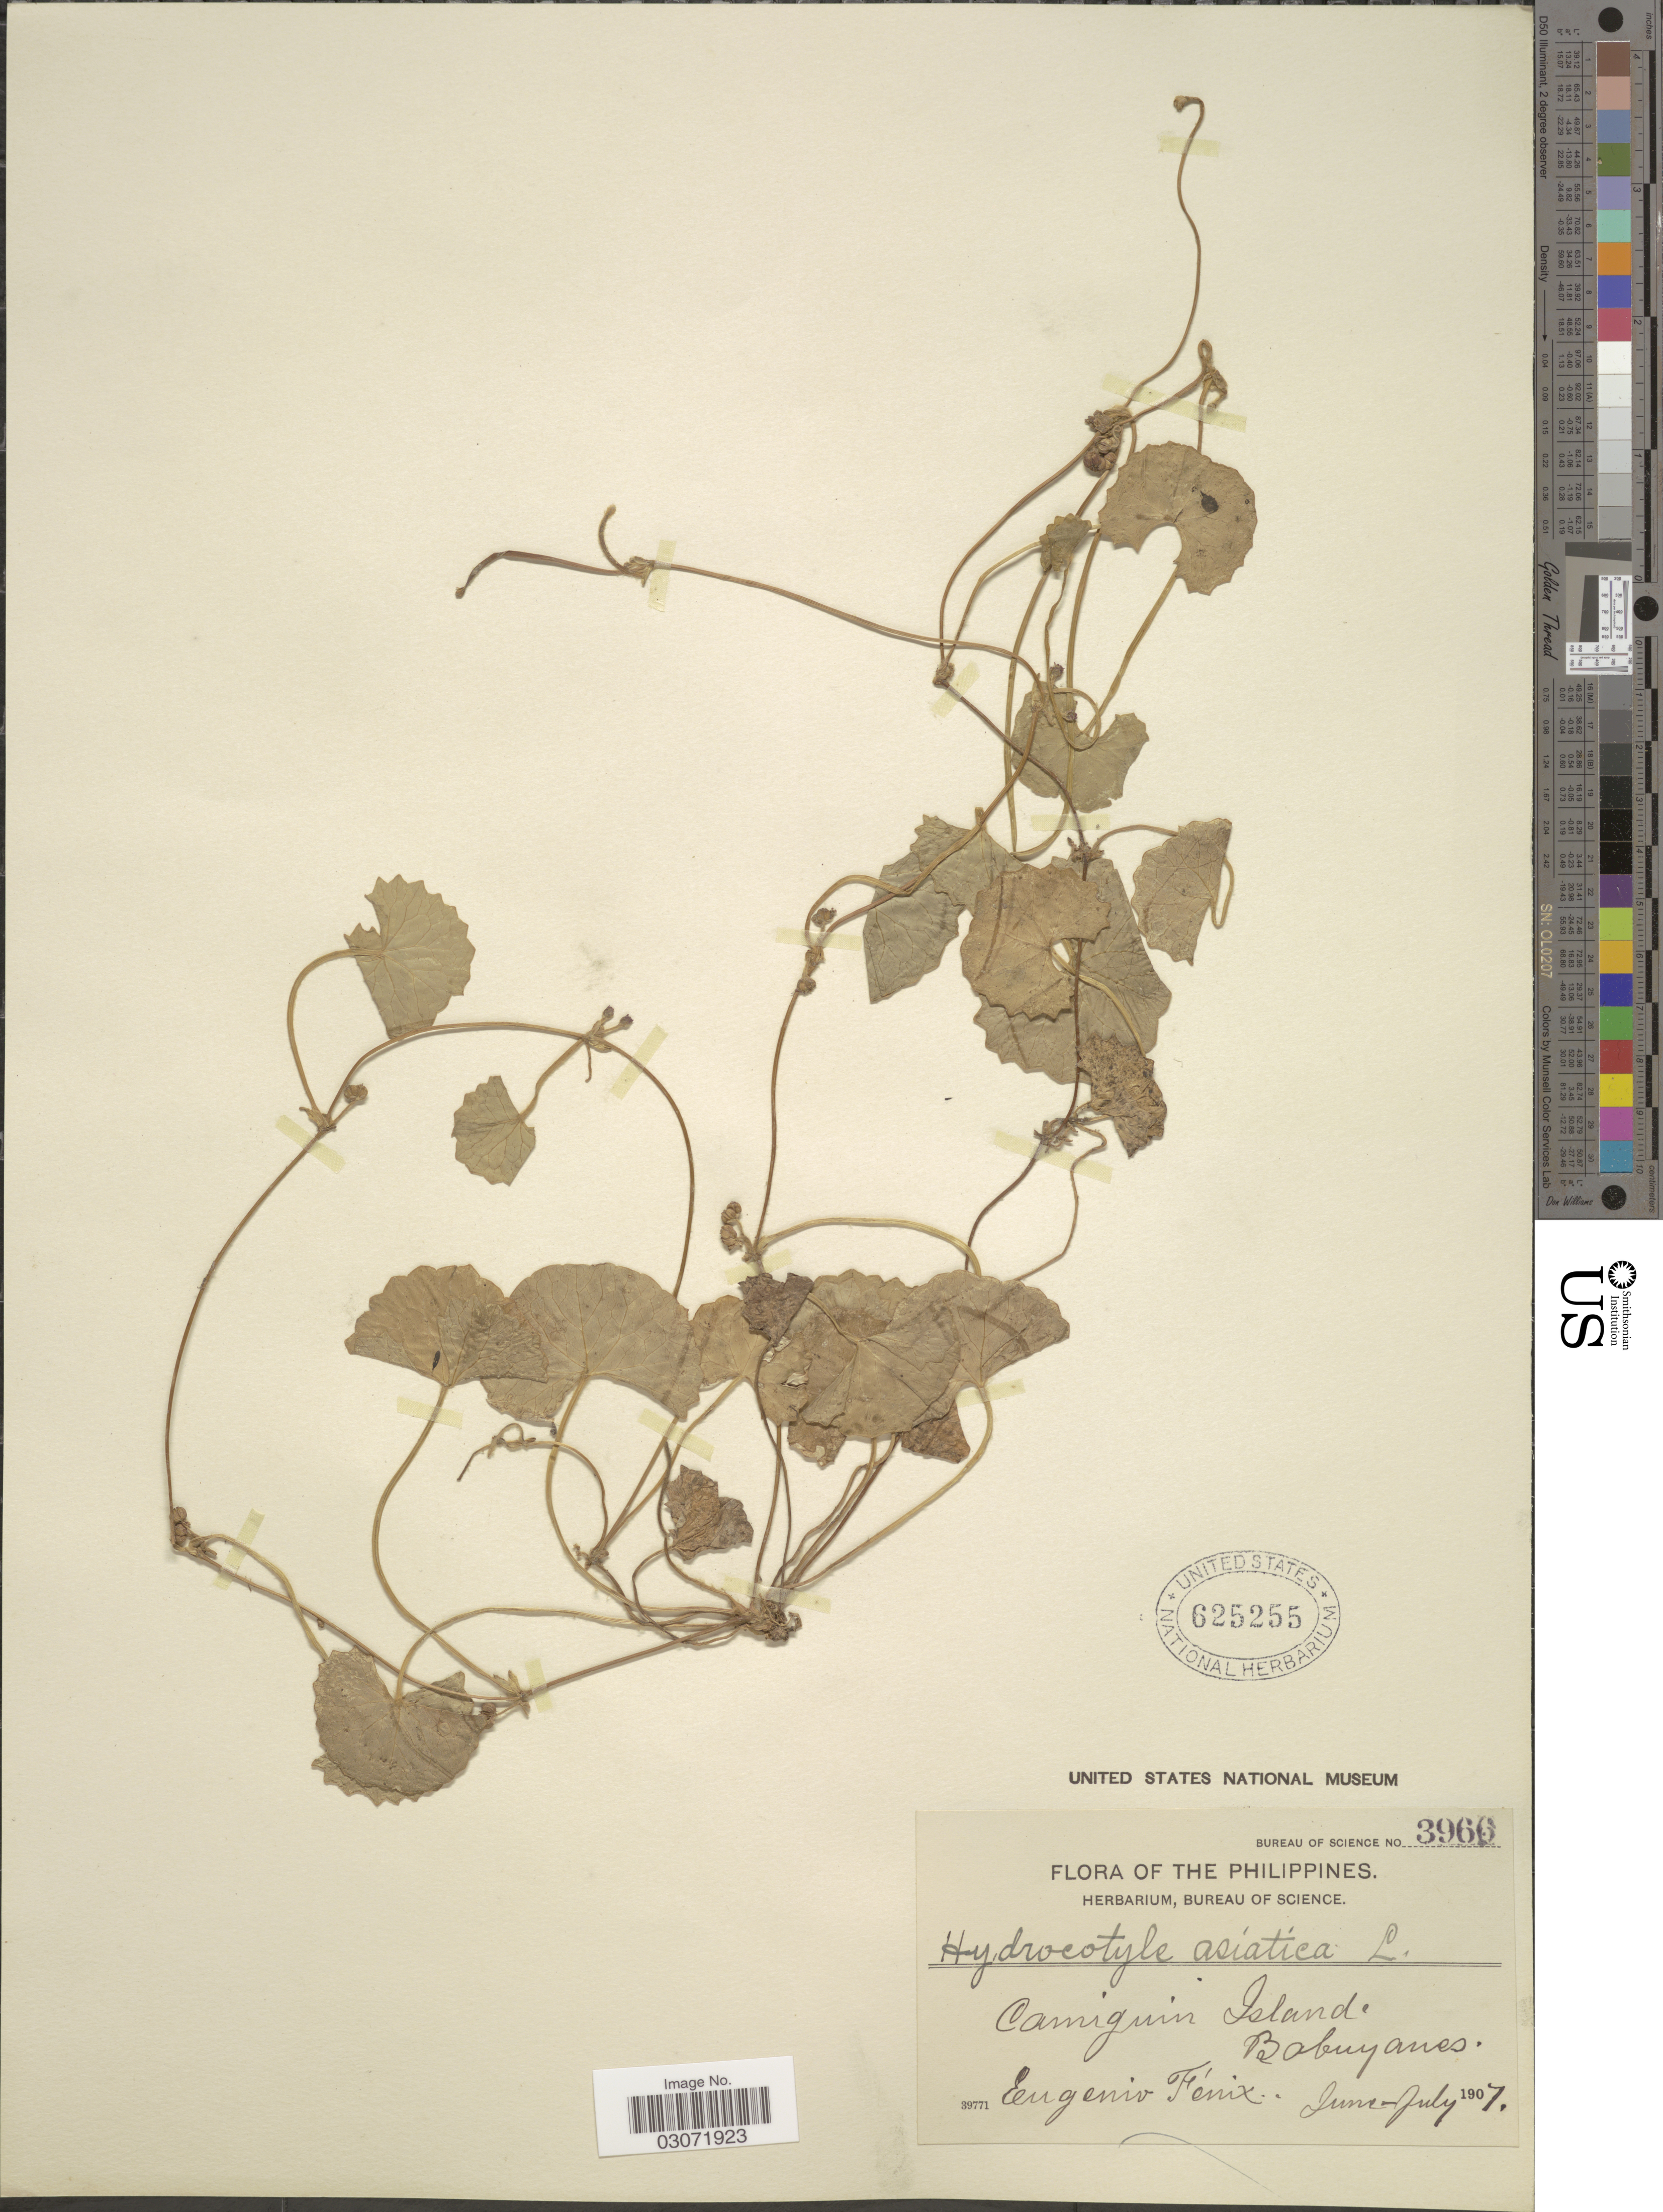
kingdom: Plantae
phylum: Tracheophyta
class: Magnoliopsida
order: Apiales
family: Apiaceae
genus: Centella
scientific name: Centella asiatica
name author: (L.) Urb.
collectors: E. Fénix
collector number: Bureau of Science 3966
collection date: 1907-06/1907-07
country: Philippines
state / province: Northern Mindanao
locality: Camiguin Island, Babuyanes.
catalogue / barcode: US 625255